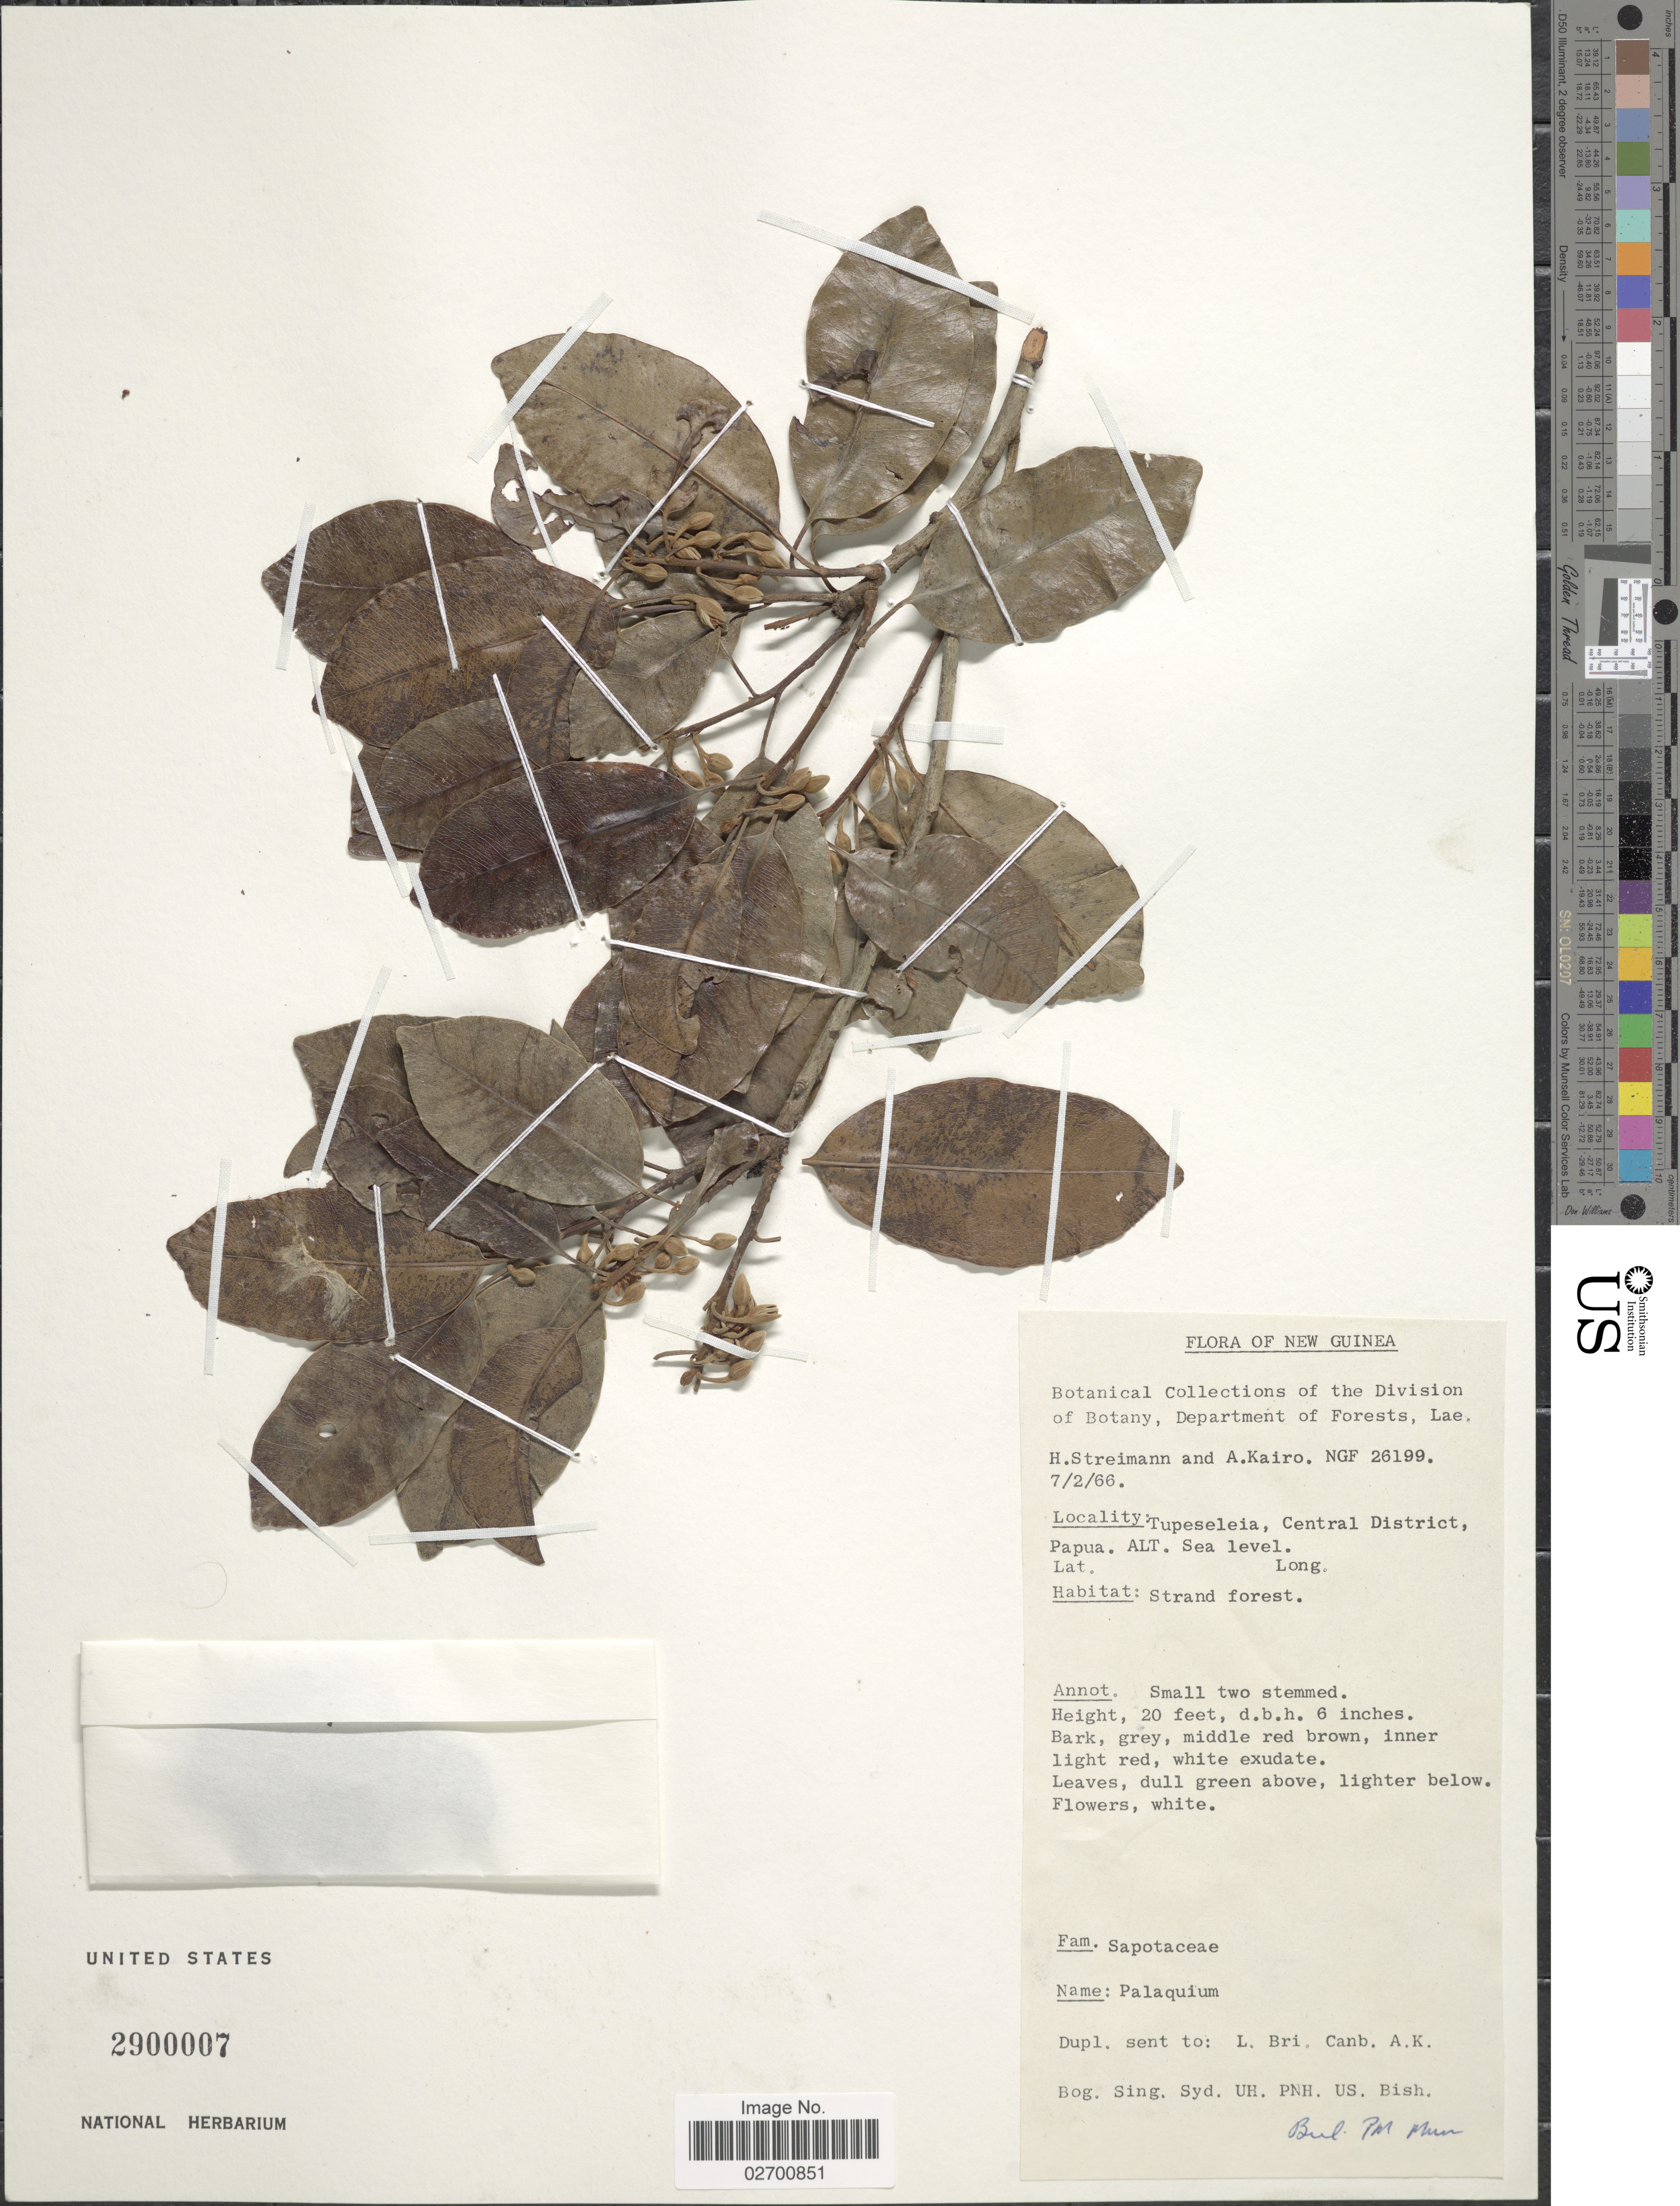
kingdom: Plantae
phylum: Tracheophyta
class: Magnoliopsida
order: Ericales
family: Sapotaceae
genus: Palaquium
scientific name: Palaquium sp.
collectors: H. Streimann & A. Kairo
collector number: NGF 26199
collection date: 1966-02-07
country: Papua New Guinea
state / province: Central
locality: New Guinea. Tupeseleia, Papua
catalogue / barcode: US 2900007